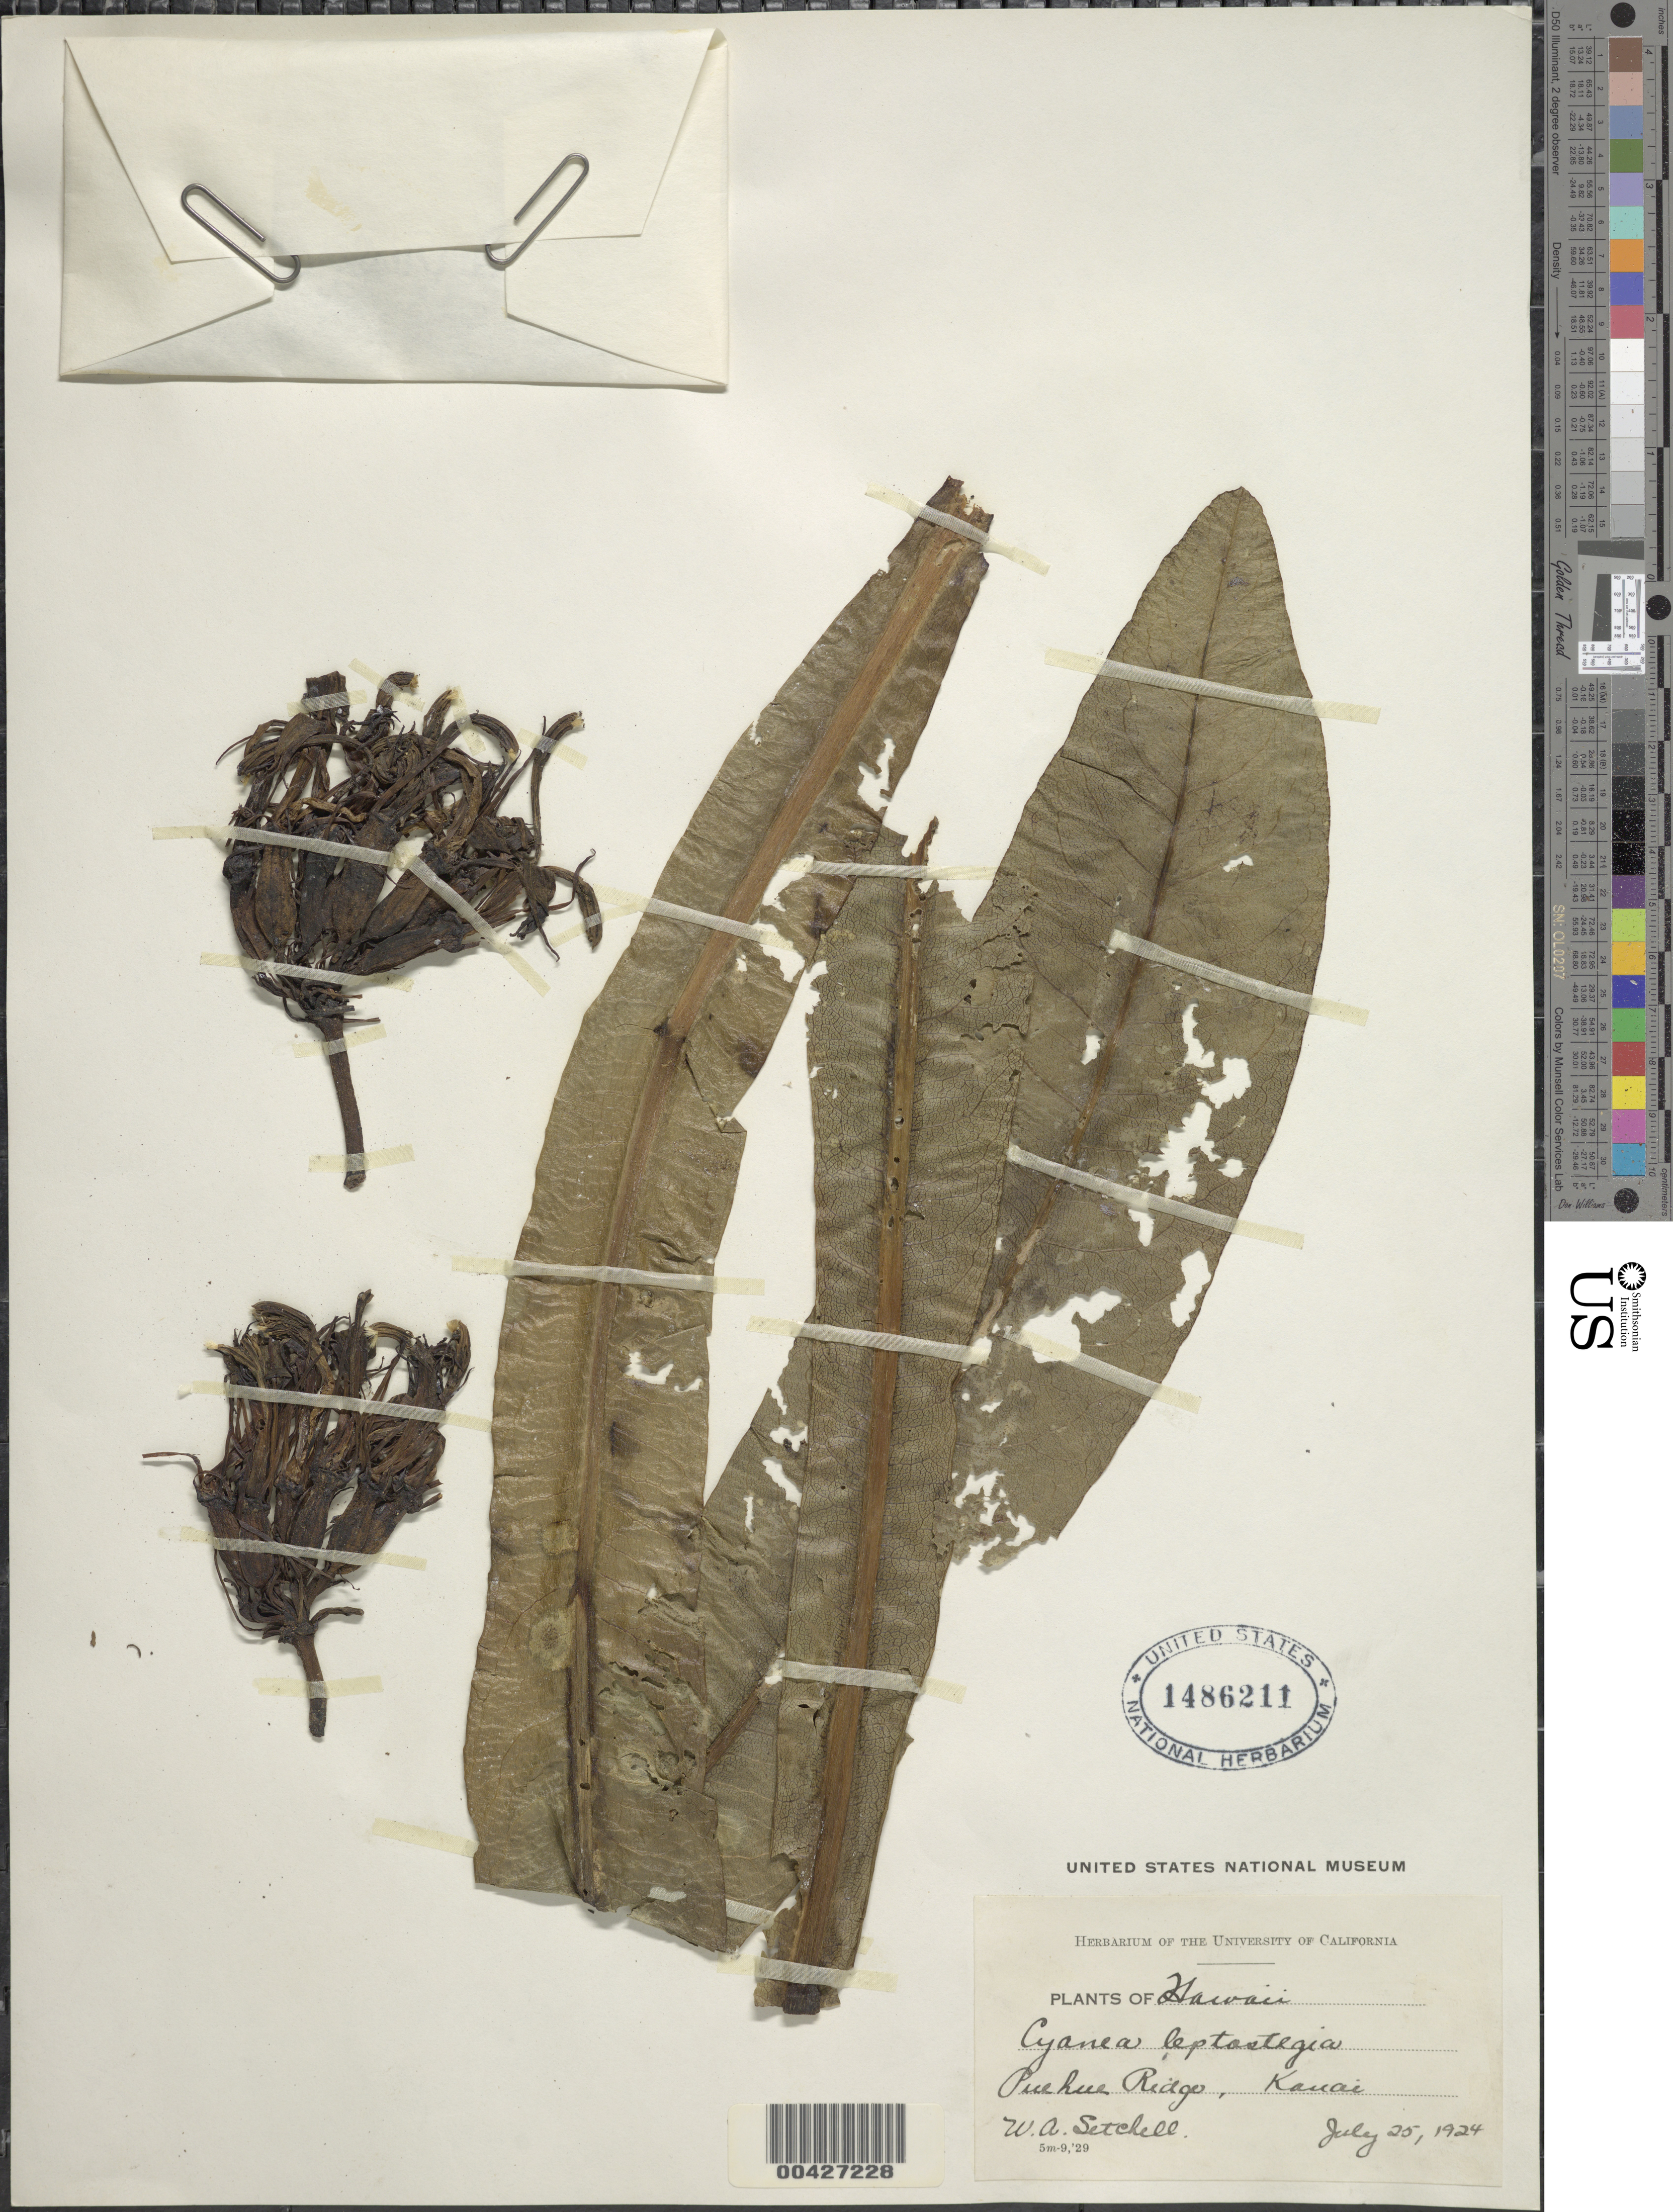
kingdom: Plantae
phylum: Tracheophyta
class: Magnoliopsida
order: Asterales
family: Campanulaceae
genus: Cyanea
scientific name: Cyanea leptostegia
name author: A. Gray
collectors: W. Setchell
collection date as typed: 25 Jul 1924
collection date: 1924-07-25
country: United States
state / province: Hawaii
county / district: Kauai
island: Kaua'i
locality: Puehue Ridge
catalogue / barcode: US 1486211